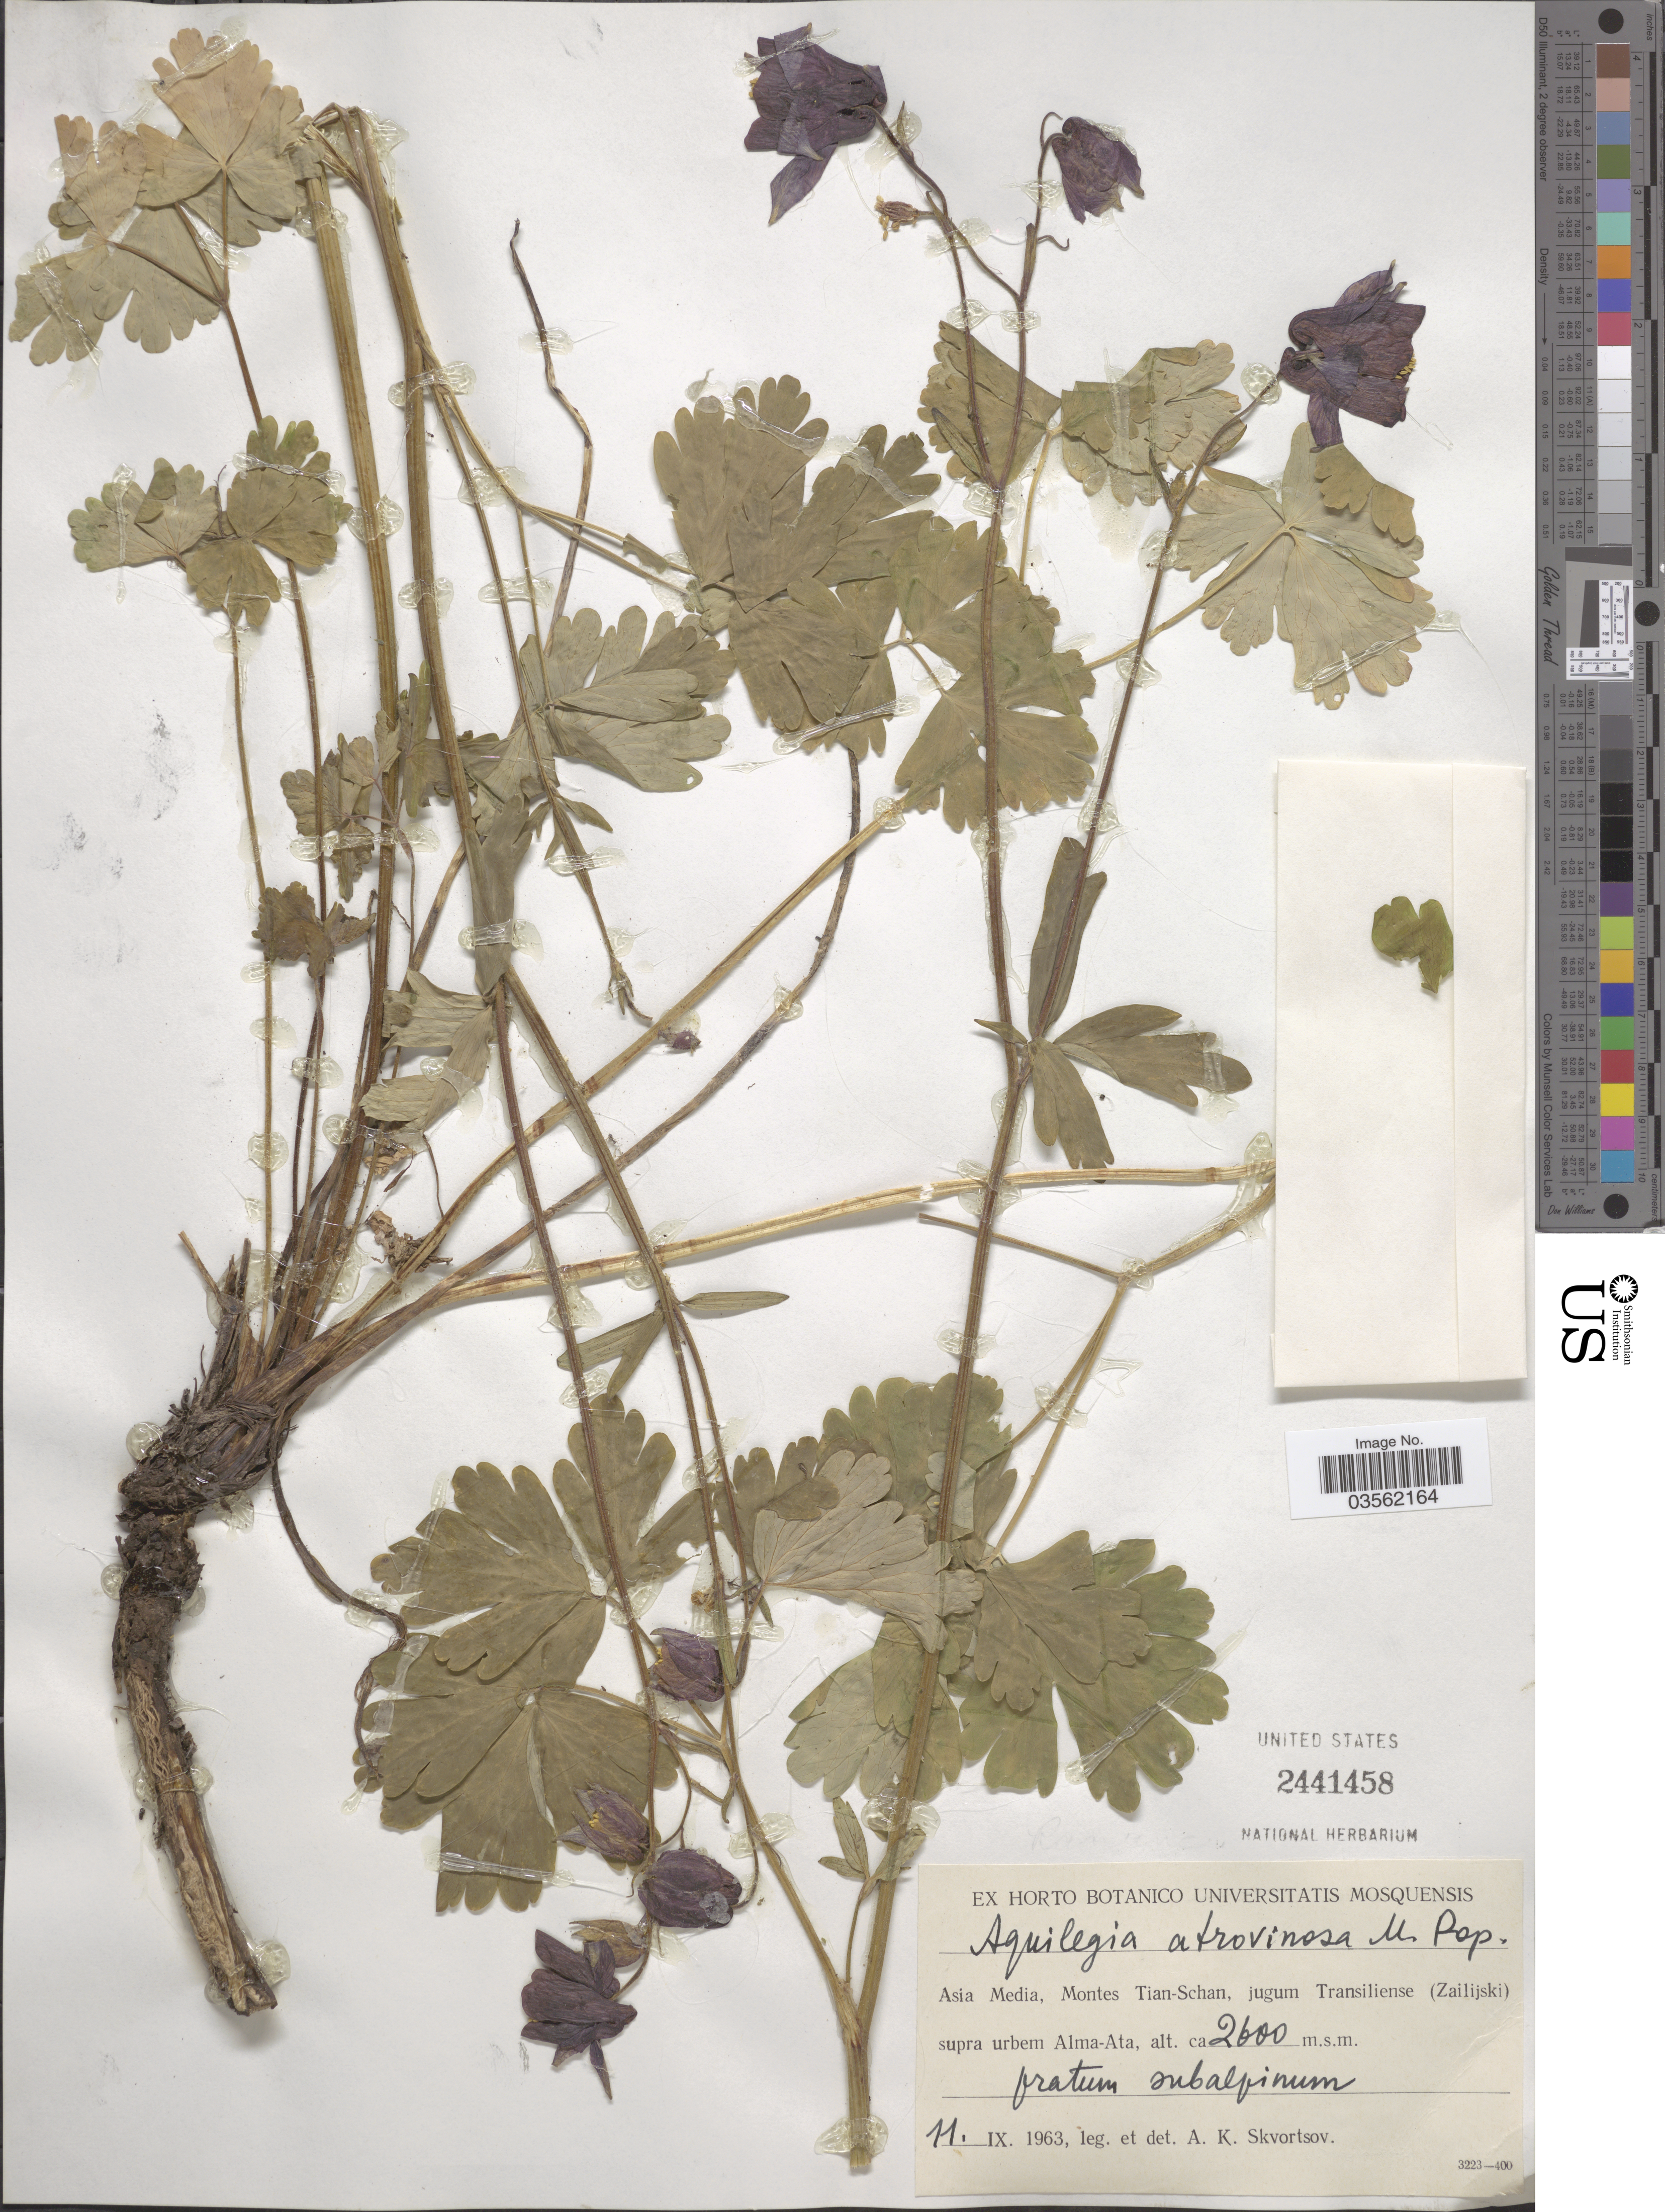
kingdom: Plantae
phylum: Tracheophyta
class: Magnoliopsida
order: Ranunculales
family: Ranunculaceae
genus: Aquilegia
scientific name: Aquilegia atrovinosa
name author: Popov & Gamajun.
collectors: A. K. Skvortsov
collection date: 1963-09-11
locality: Asia Media, Montes Tian-Schan, jugum Transiliense (Zailijski) supra urbem Alma-Ata.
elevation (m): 2600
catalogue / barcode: US 2441458